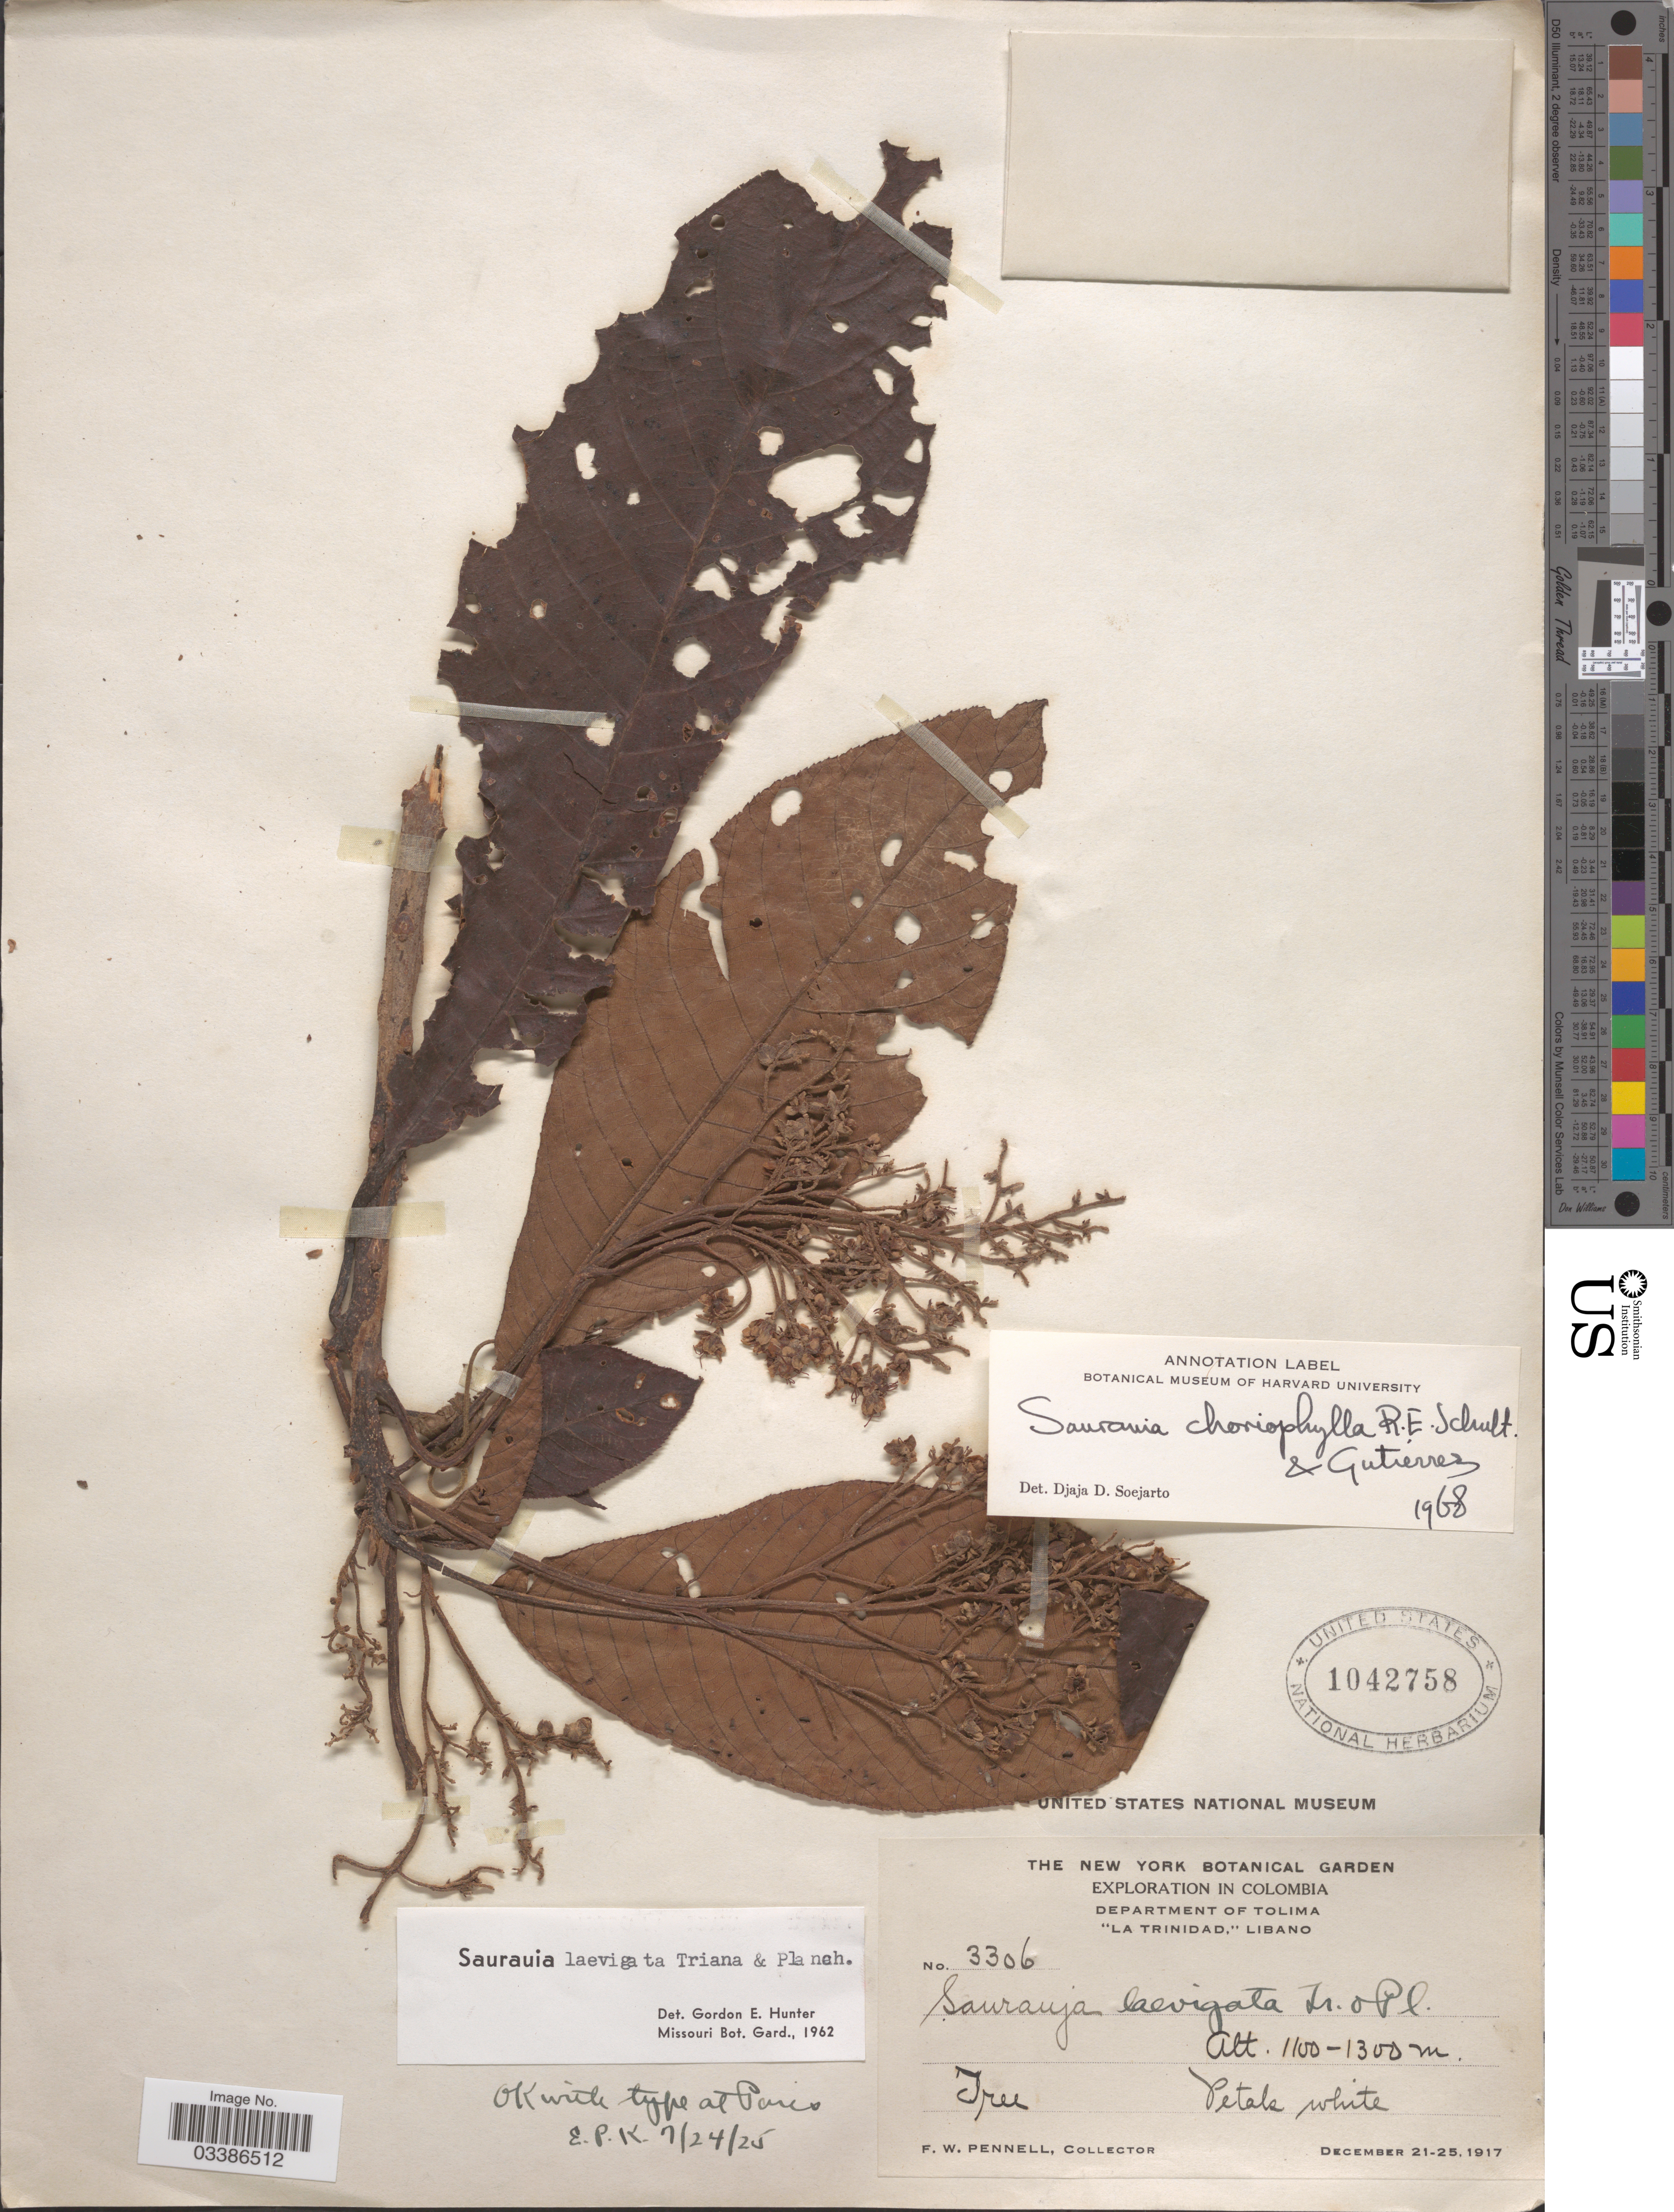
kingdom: Plantae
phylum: Tracheophyta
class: Magnoliopsida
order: Ericales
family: Actinidiaceae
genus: Saurauia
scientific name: Saurauia choriophylla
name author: R.E. Schult. & Gutiérrez V.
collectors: F. W. Pennell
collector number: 3306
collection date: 1917-12-21/1917-12-25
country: Colombia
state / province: Tolima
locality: Department of Tolima. "La Trinidad," Libano.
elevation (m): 1100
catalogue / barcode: US 1042758